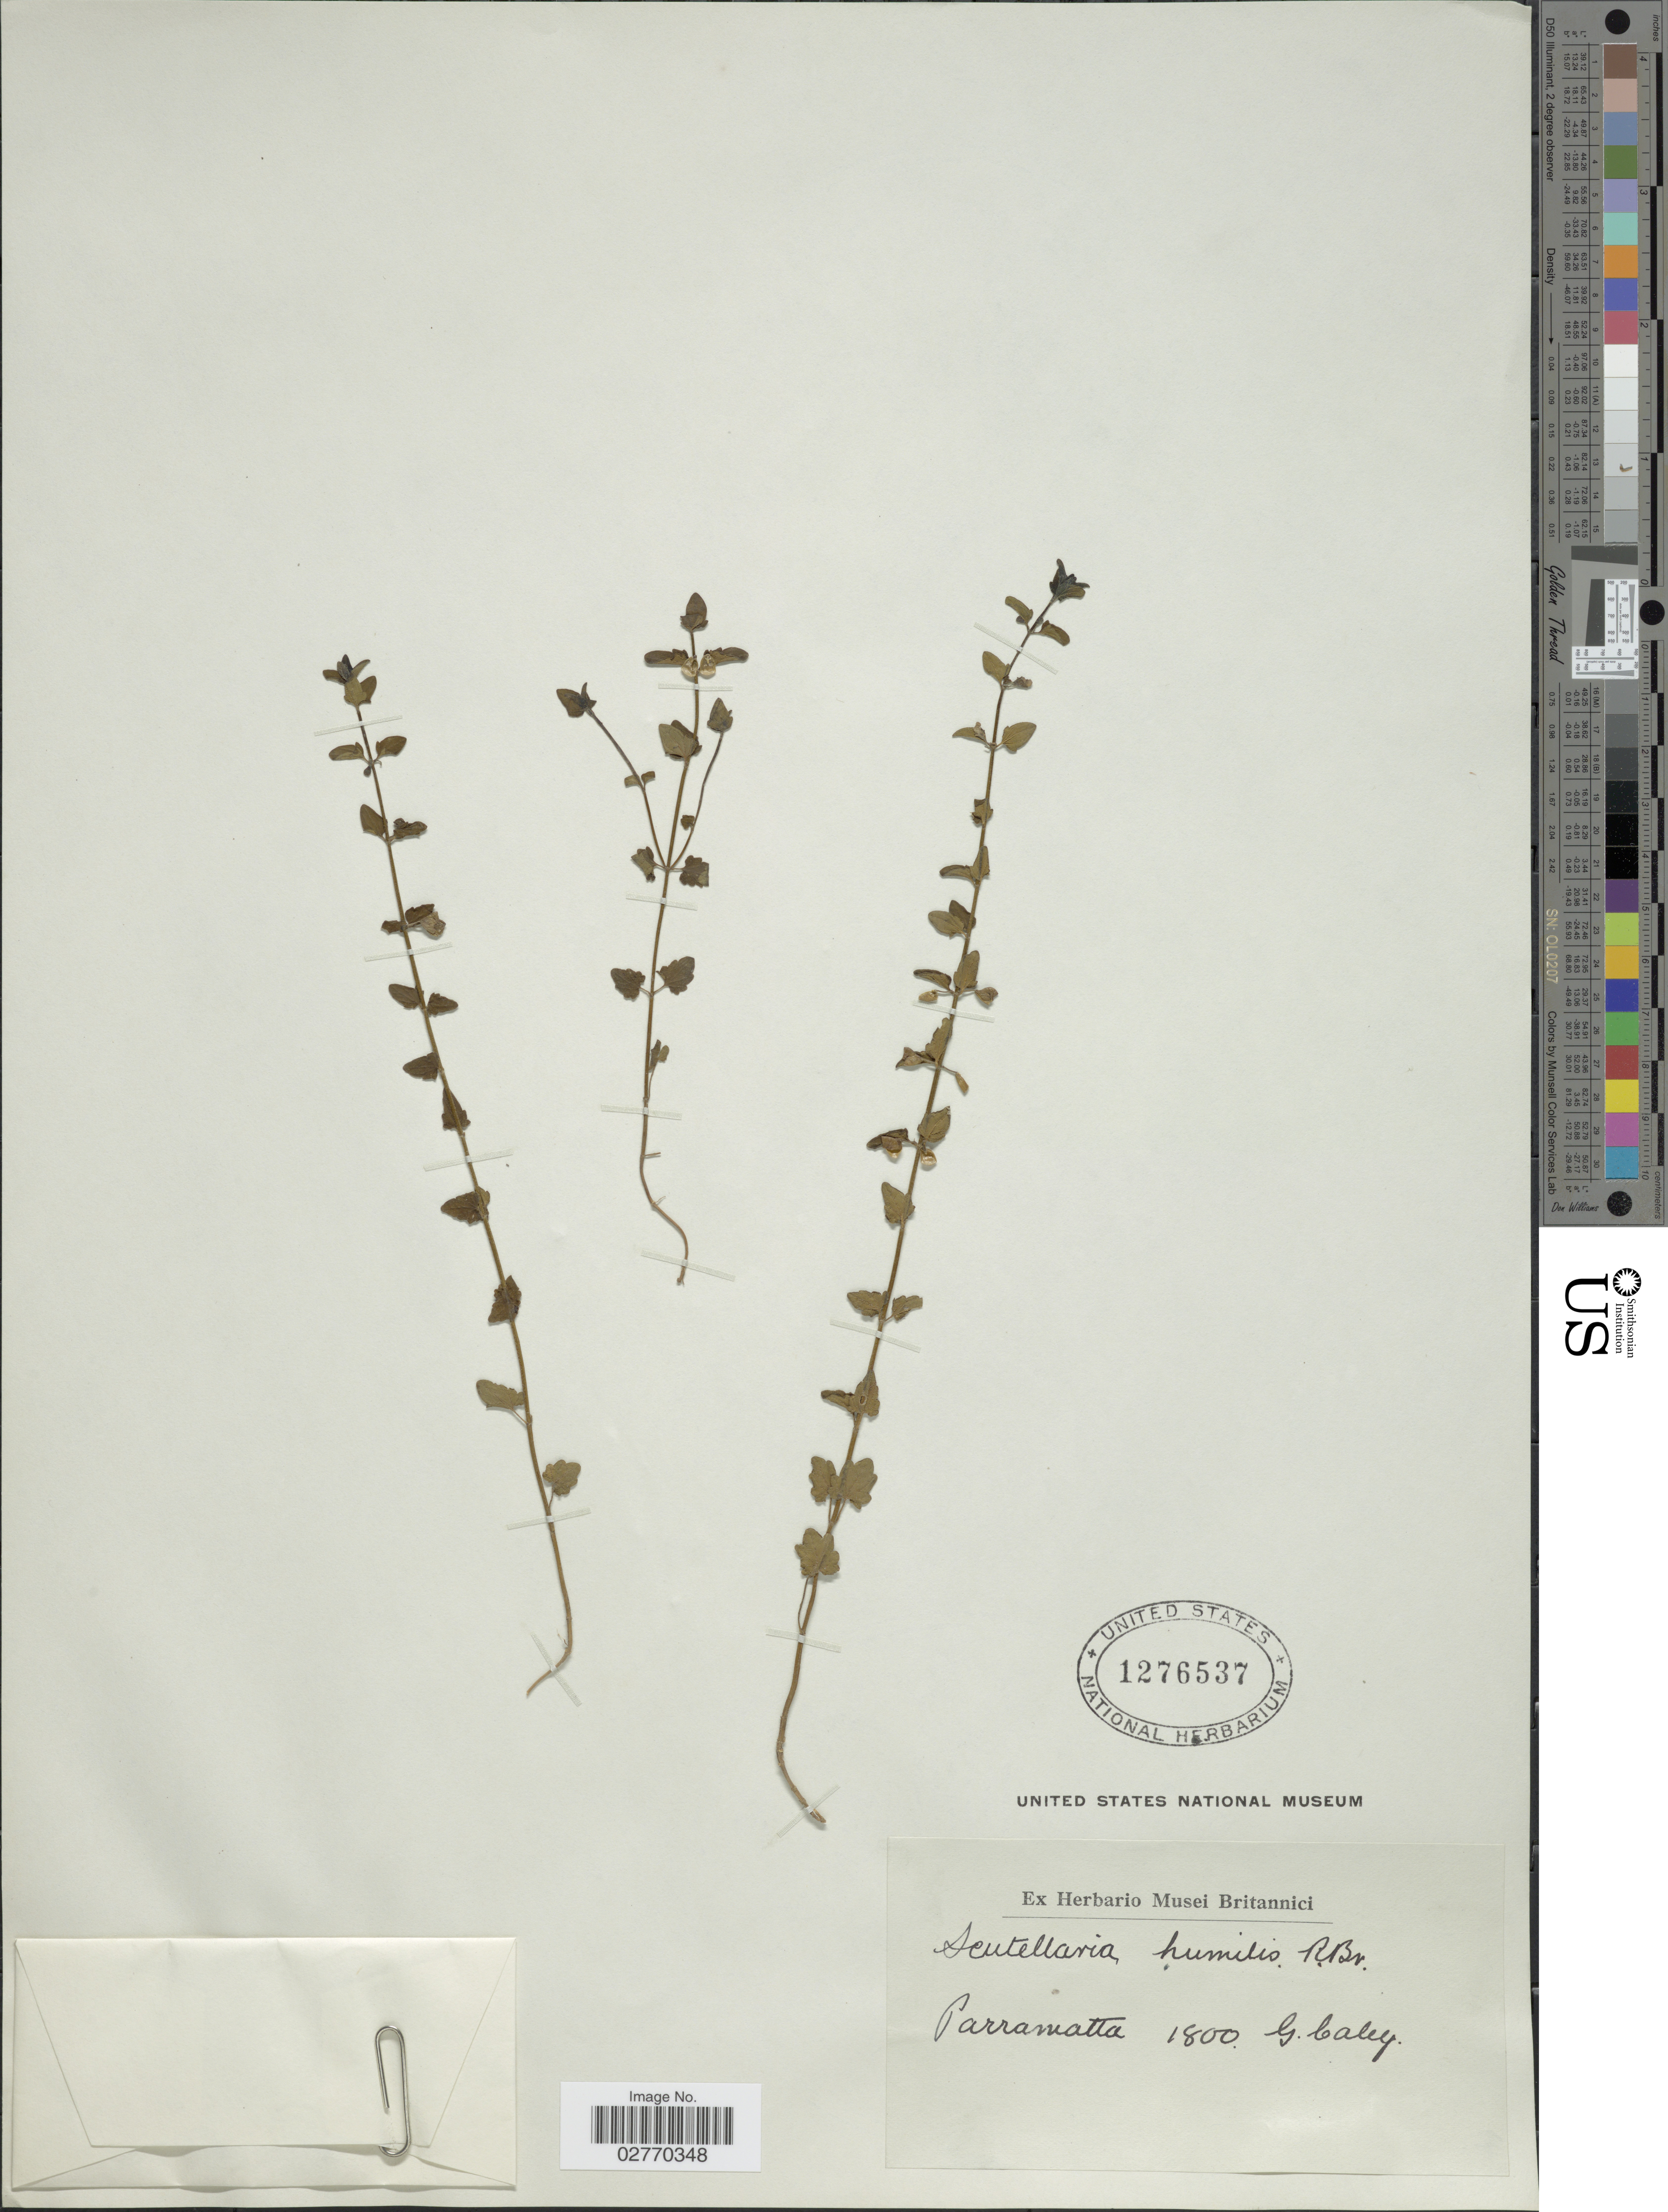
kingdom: Plantae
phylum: Tracheophyta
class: Magnoliopsida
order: Lamiales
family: Lamiaceae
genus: Scutellaria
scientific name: Scutellaria humilis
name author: R. Br.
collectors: G. Caley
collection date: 1800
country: Australia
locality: Parramatta.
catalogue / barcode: US 1276537